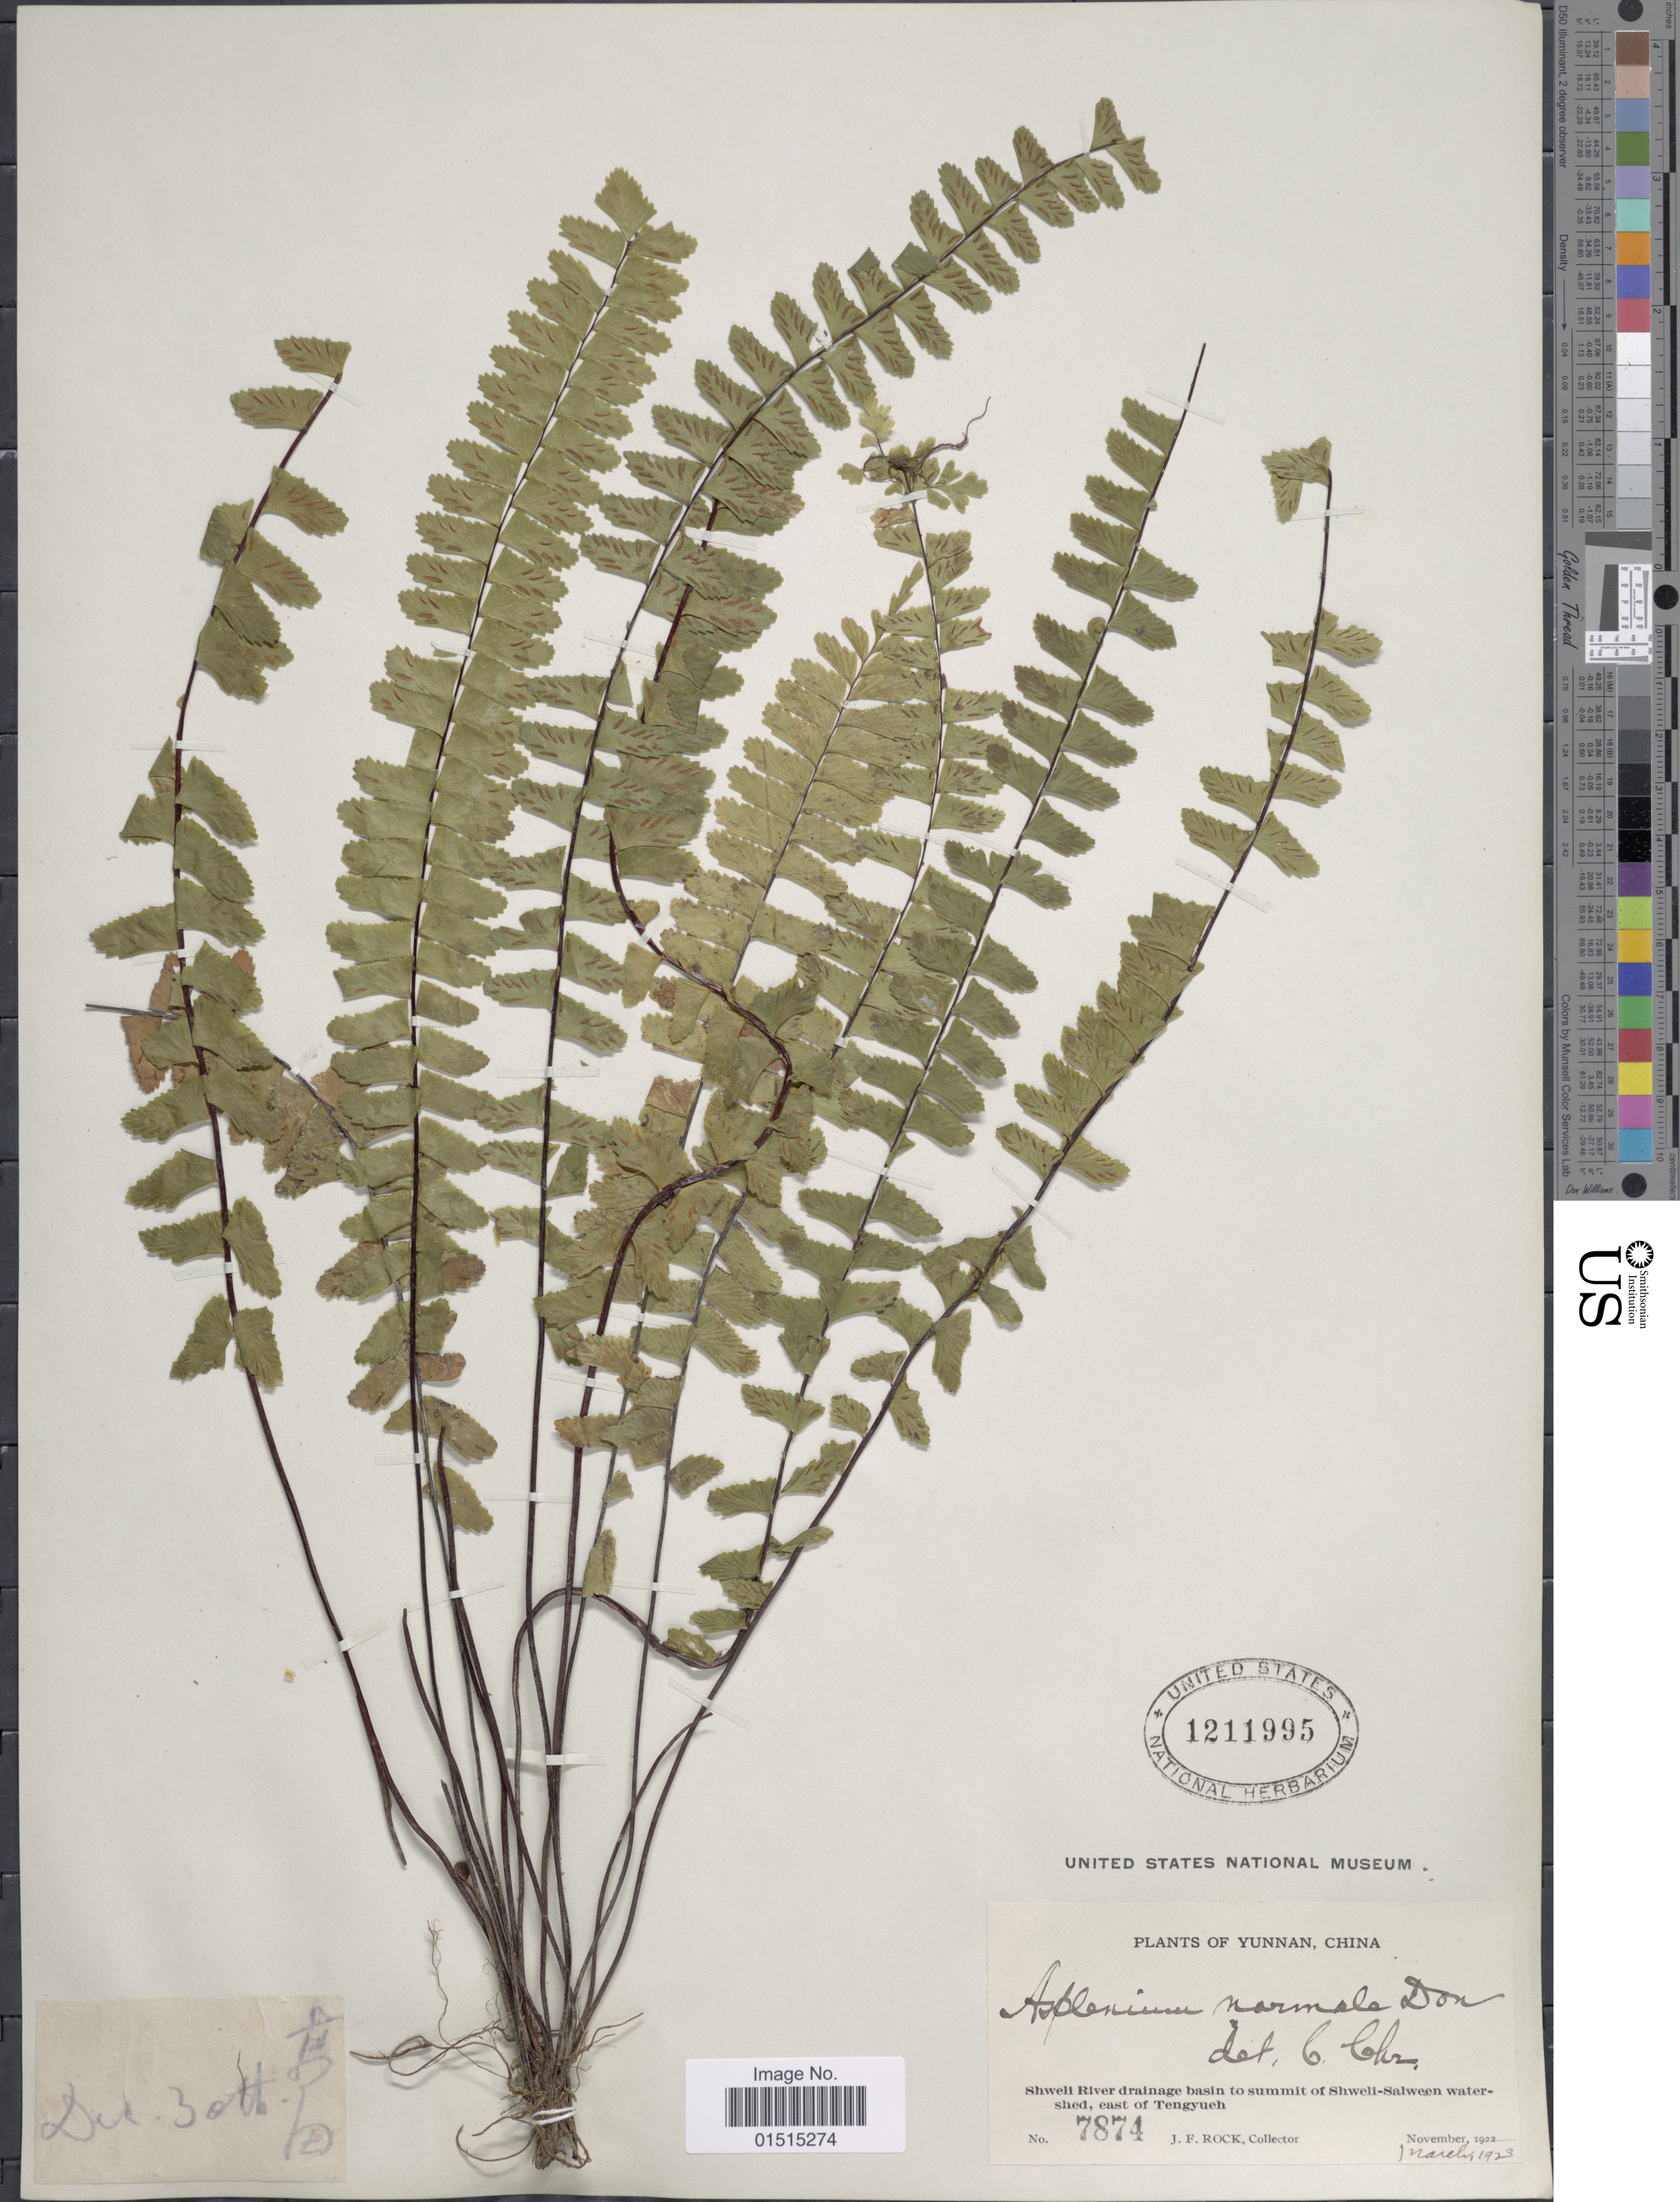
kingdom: Plantae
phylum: Tracheophyta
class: Polypodiopsida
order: Polypodiales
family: Aspleniaceae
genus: Asplenium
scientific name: Asplenium normale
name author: D. Don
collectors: J. Rock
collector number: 7874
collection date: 1922-11/1923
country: China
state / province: Yunnan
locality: Shweli River drainage basin to summit of Shweli Salween watershed, east of Tengyueh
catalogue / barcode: US 1211995